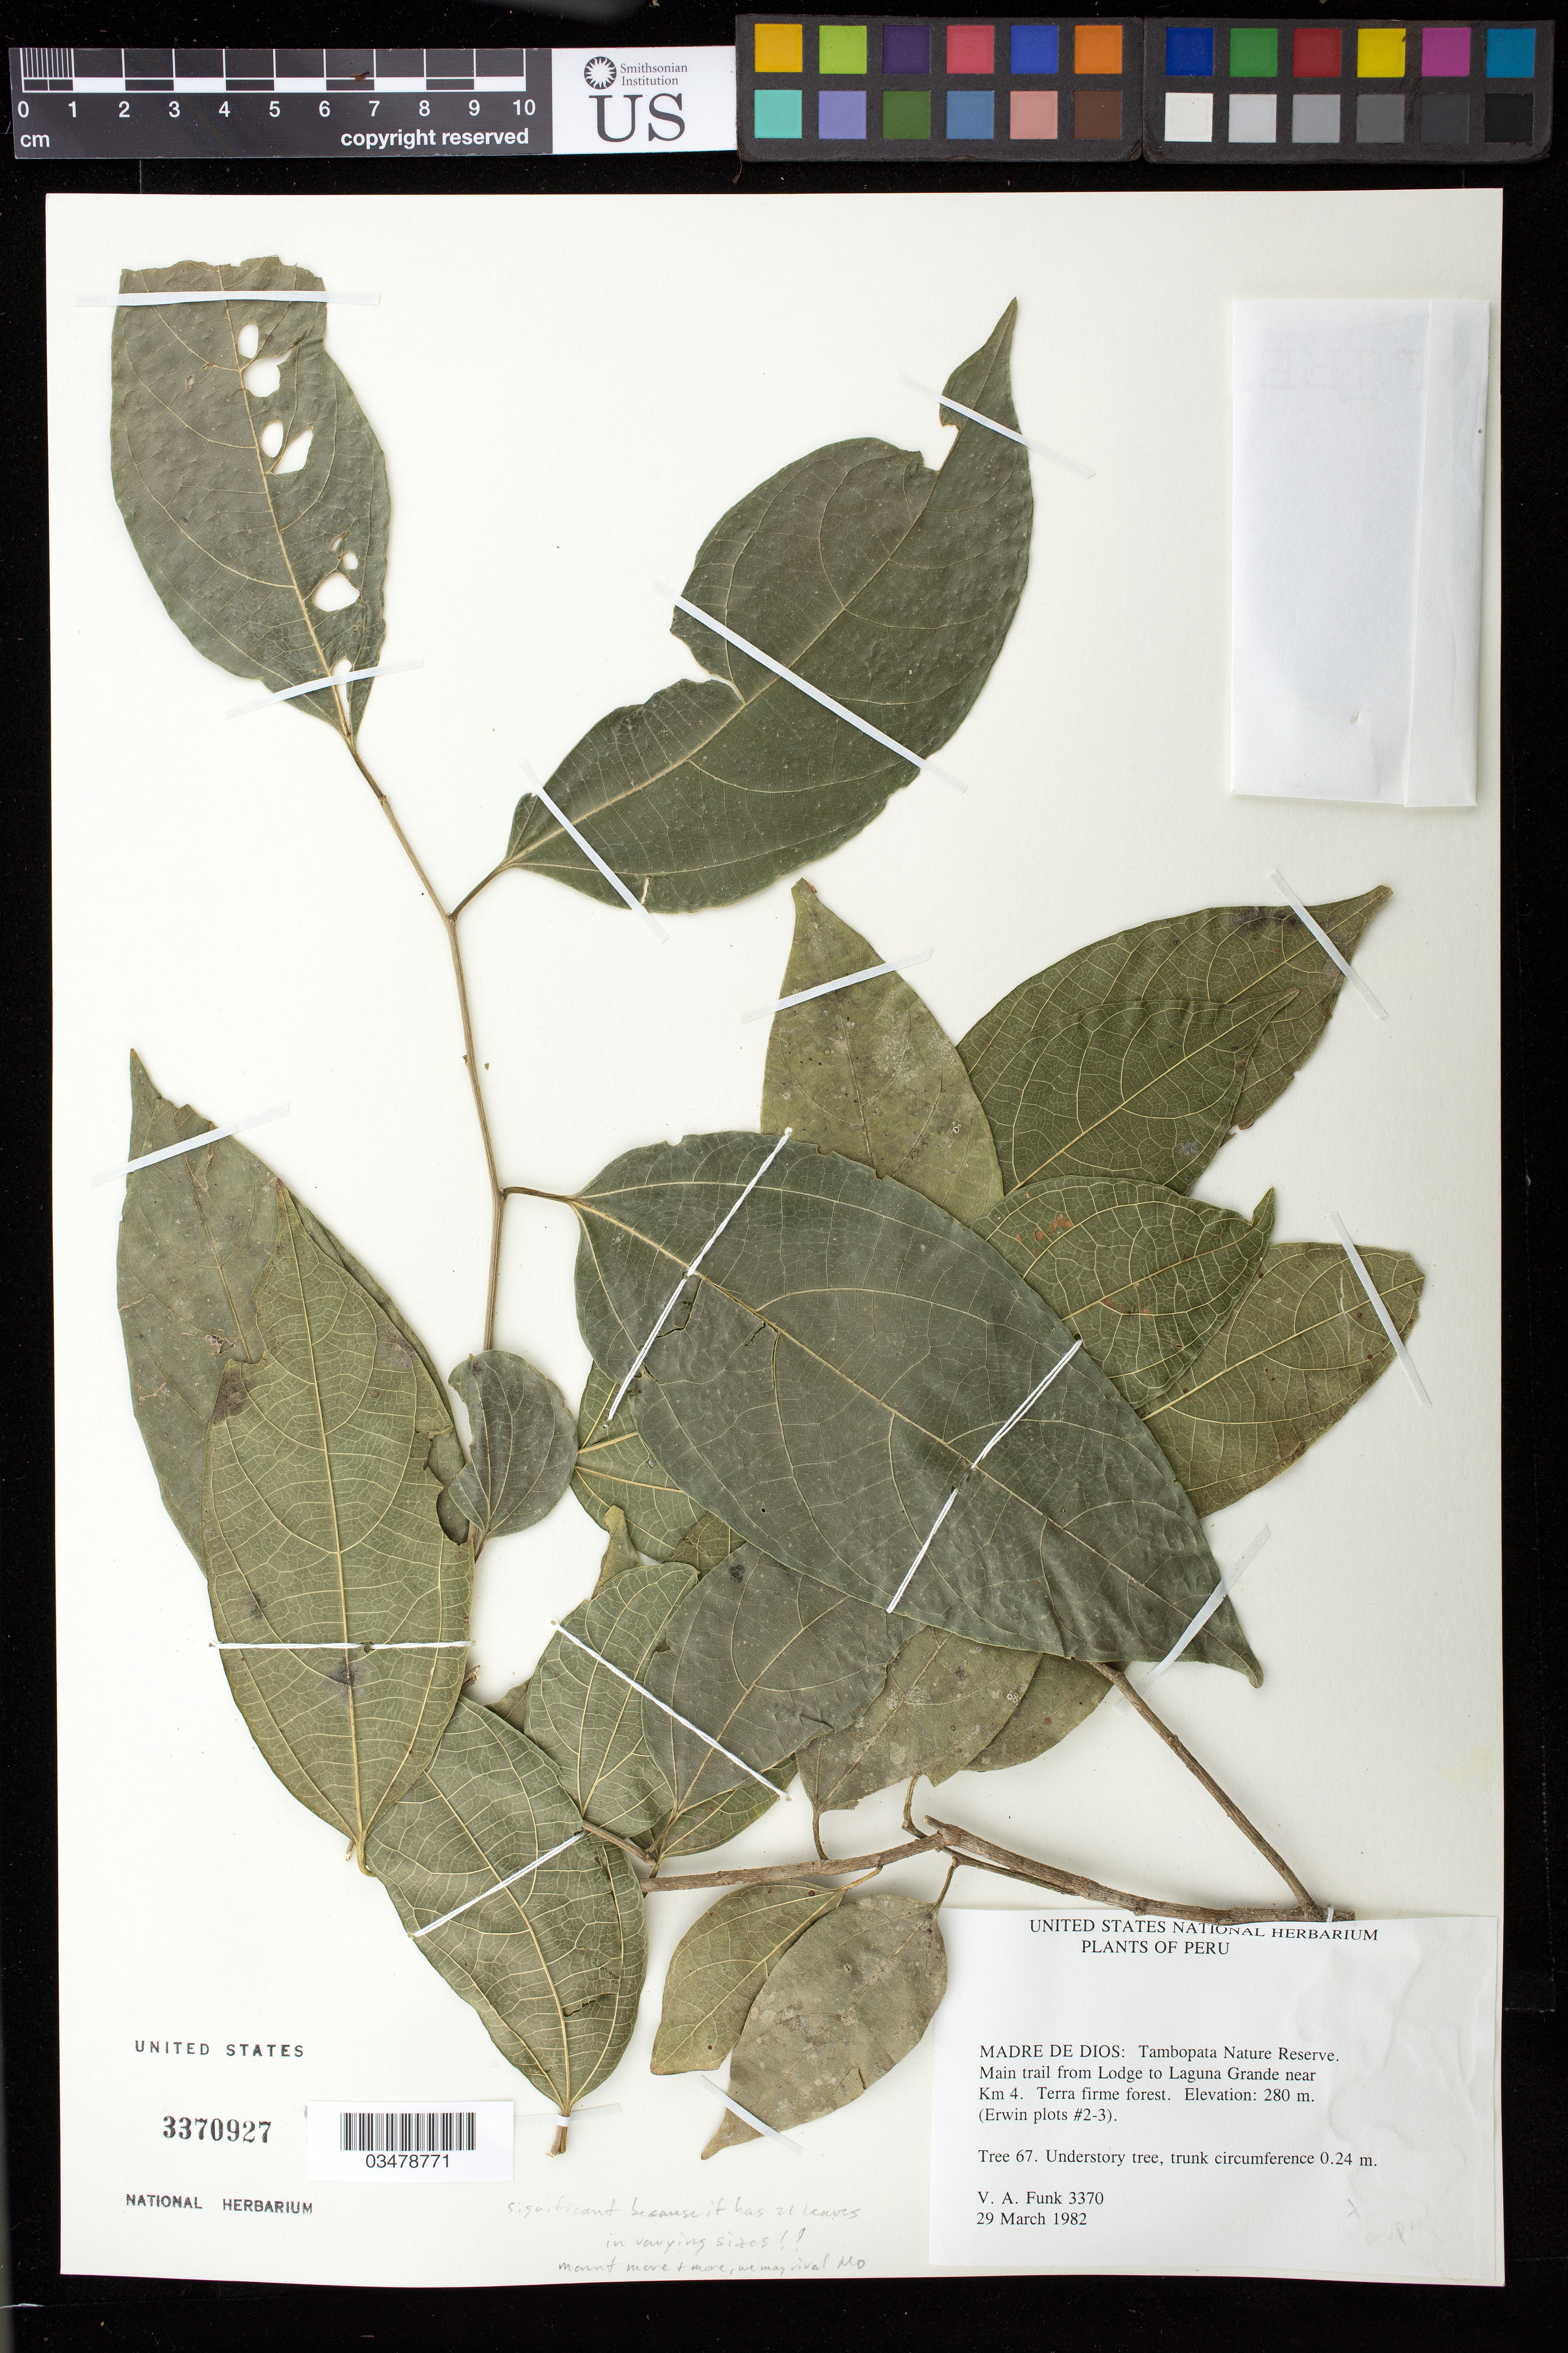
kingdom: Plantae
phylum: Tracheophyta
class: Magnoliopsida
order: Rosales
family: Rhamnaceae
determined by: Acevedo-Rodriguez, P., (US), Smithsonian Institution - National Museum of Natural History (UNITED STATES)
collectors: V. Funk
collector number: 3370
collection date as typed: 29 Mar 1982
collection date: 1982-03-29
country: Peru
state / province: Madre de Dios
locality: Tambopata Nature Reserve. Main trail from Lodge to Laguna Grande near Km 4 (Erwin plots #2-3)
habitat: Terra firme forest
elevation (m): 280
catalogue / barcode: US 3370927